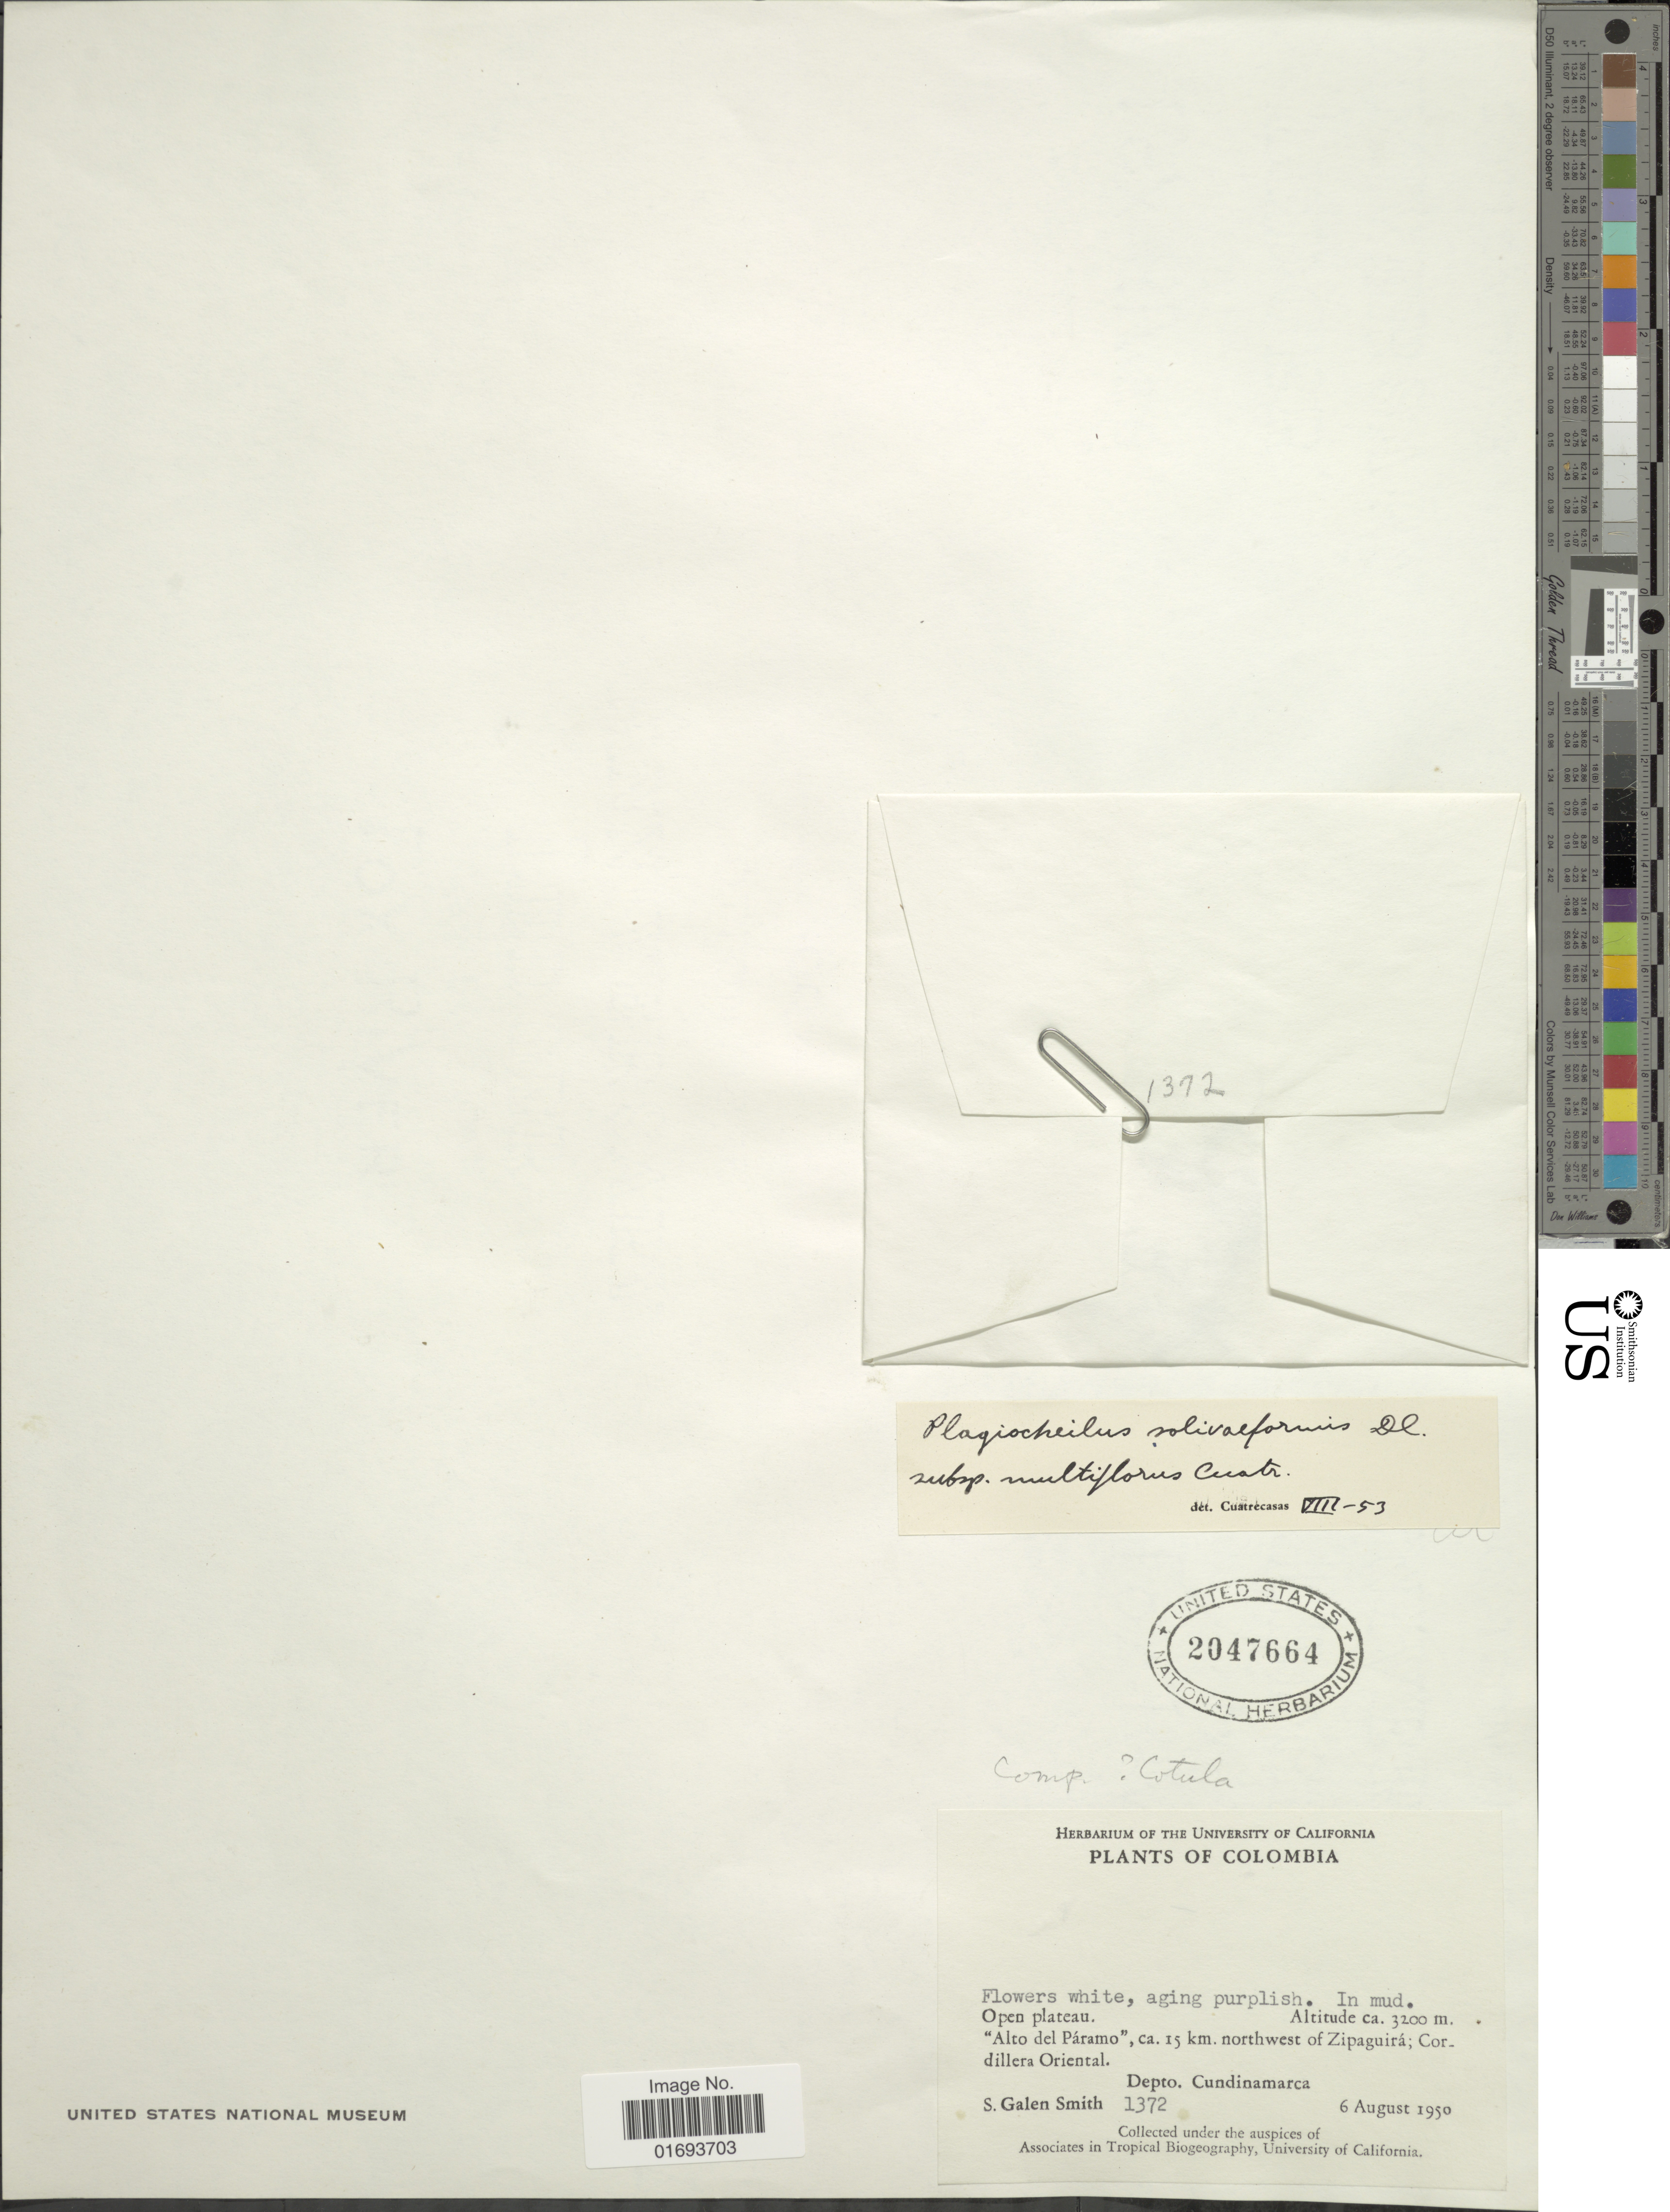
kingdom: Plantae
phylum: Tracheophyta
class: Magnoliopsida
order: Asterales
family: Asteraceae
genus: Plagiocheilus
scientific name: Plagiocheilus solivaeformis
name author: DC.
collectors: S. G. Smith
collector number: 1372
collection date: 1950-08-06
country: Colombia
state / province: Cundinamarca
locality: Alto del Paramo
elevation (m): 3200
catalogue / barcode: US 2047664